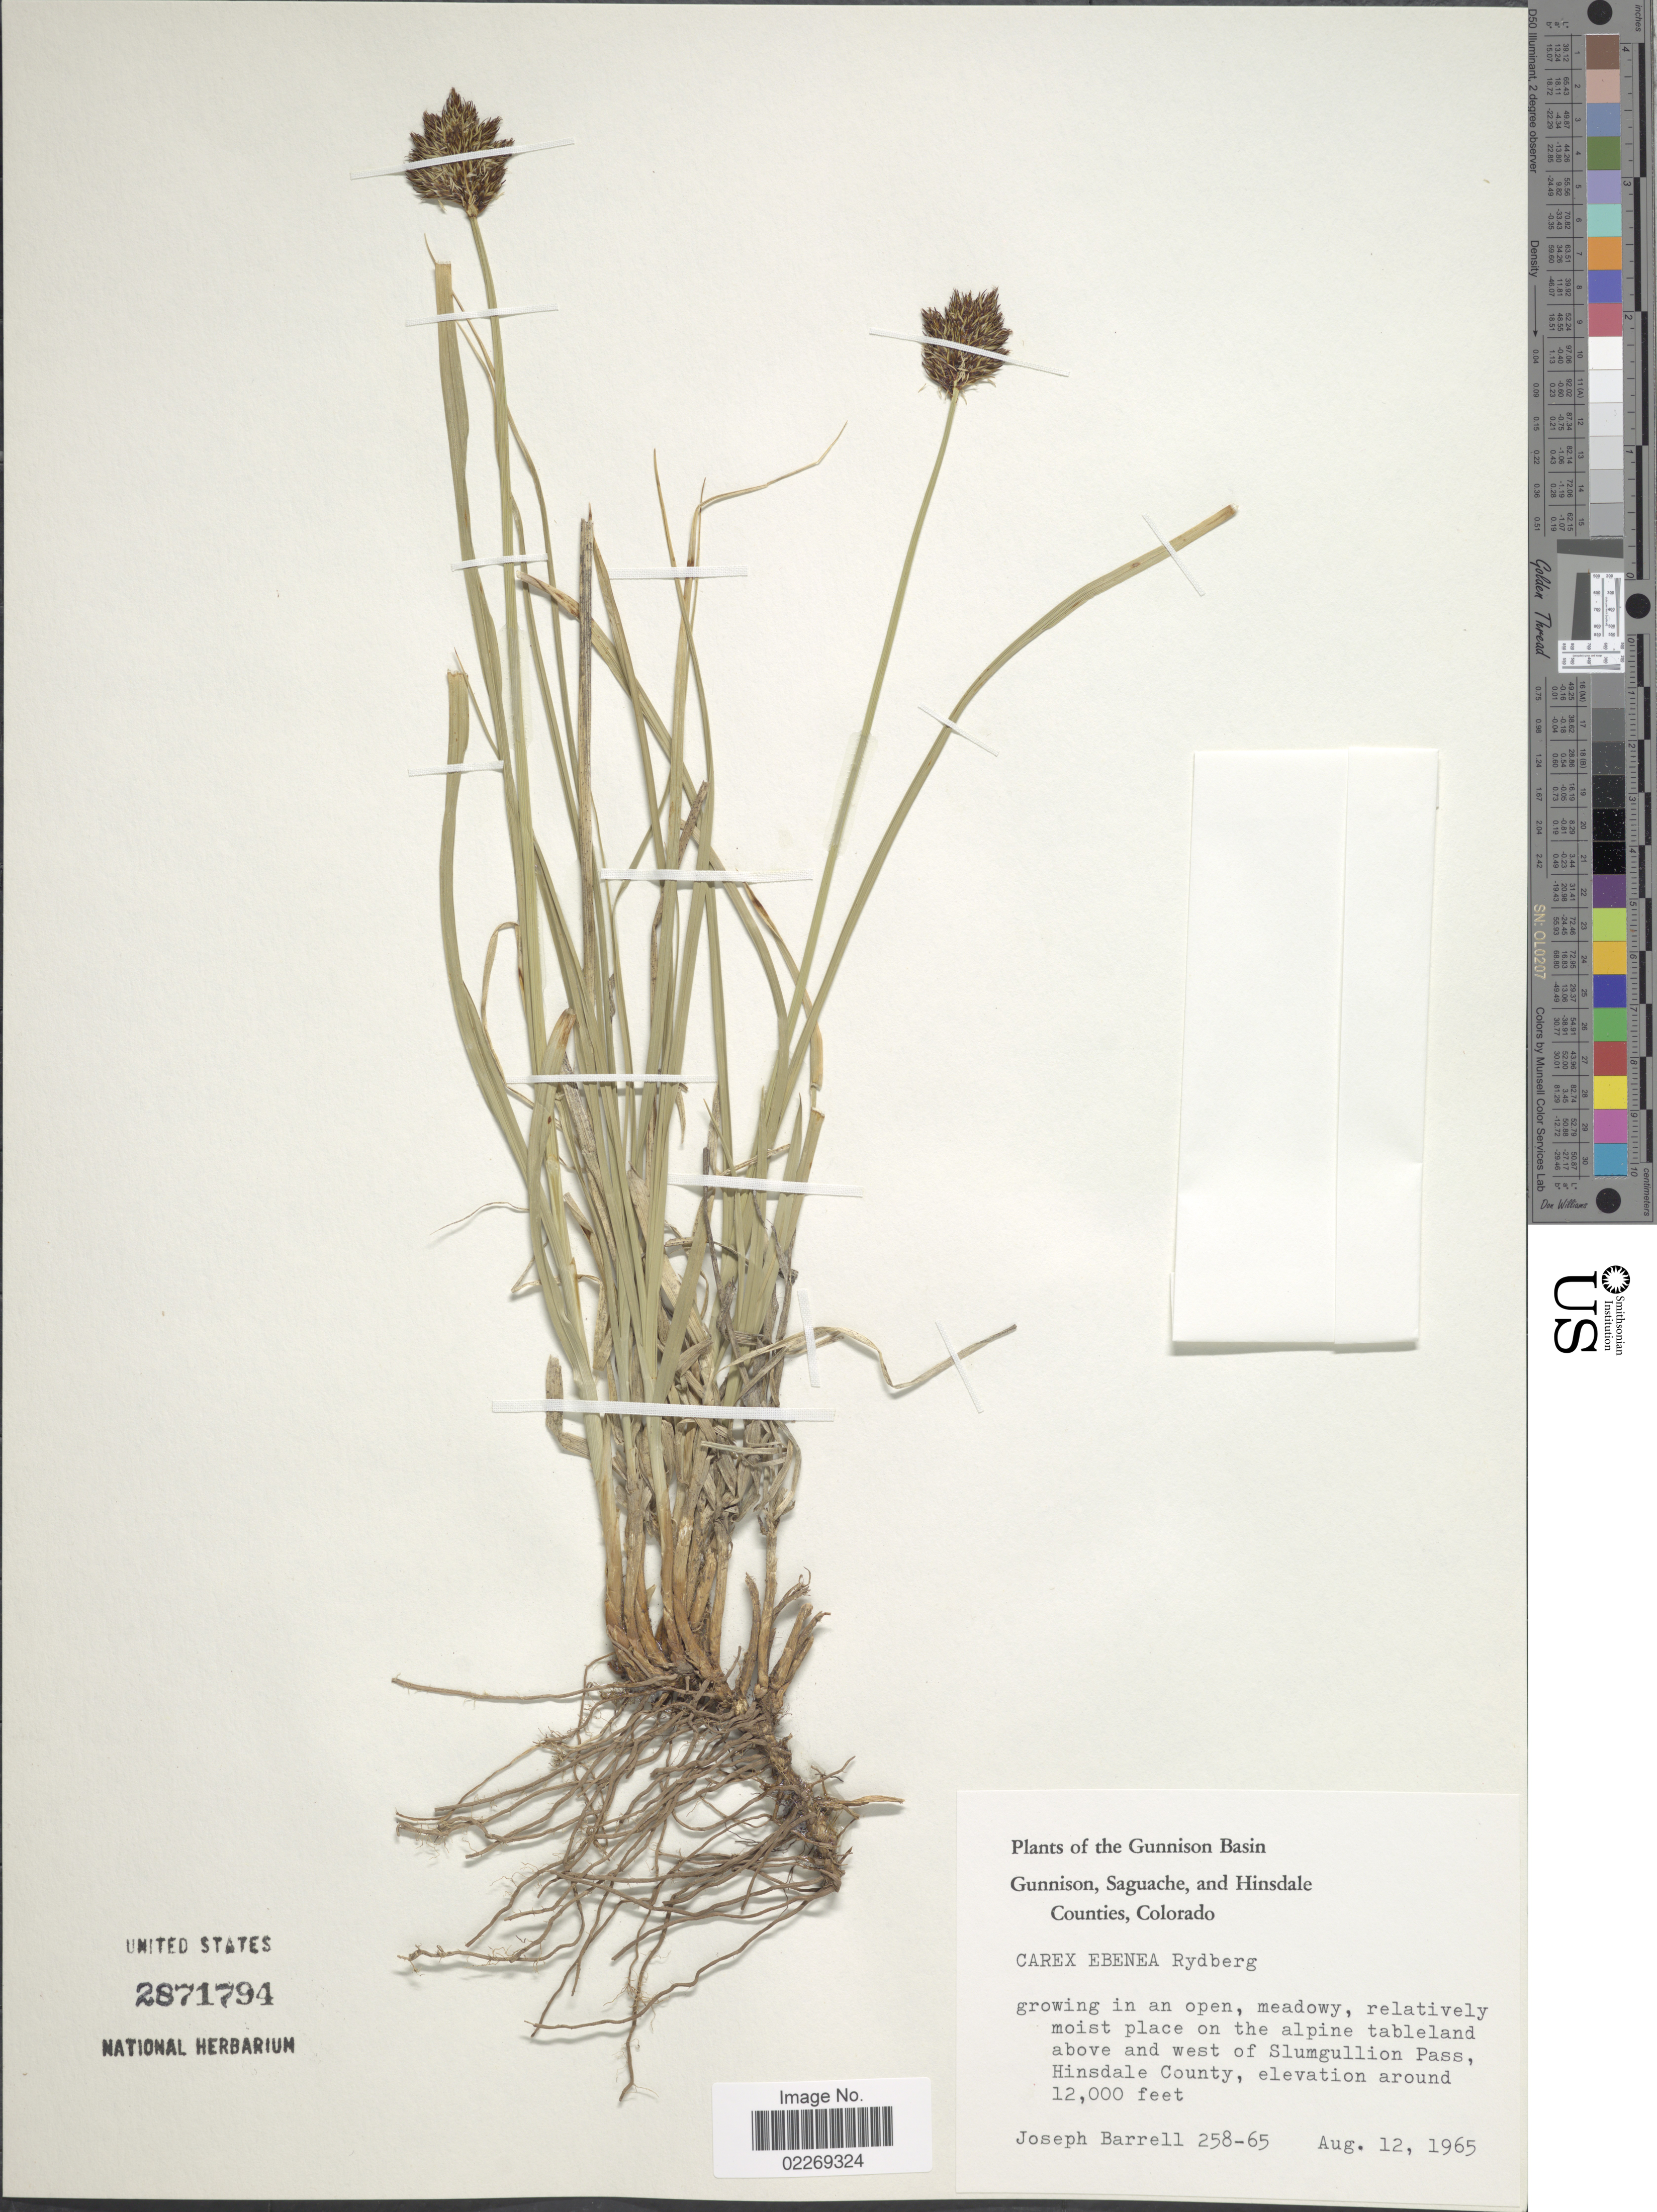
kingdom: Plantae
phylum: Tracheophyta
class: Liliopsida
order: Poales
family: Cyperaceae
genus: Carex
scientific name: Carex ebenea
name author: Rydb.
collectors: J. Barrell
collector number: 158-65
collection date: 1965-08-12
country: United States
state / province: Colorado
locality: Gunnison Basin. On the alpine tableland above and west of Slumgullion Pass, Hinsdale County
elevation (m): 3658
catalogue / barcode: US 2871794